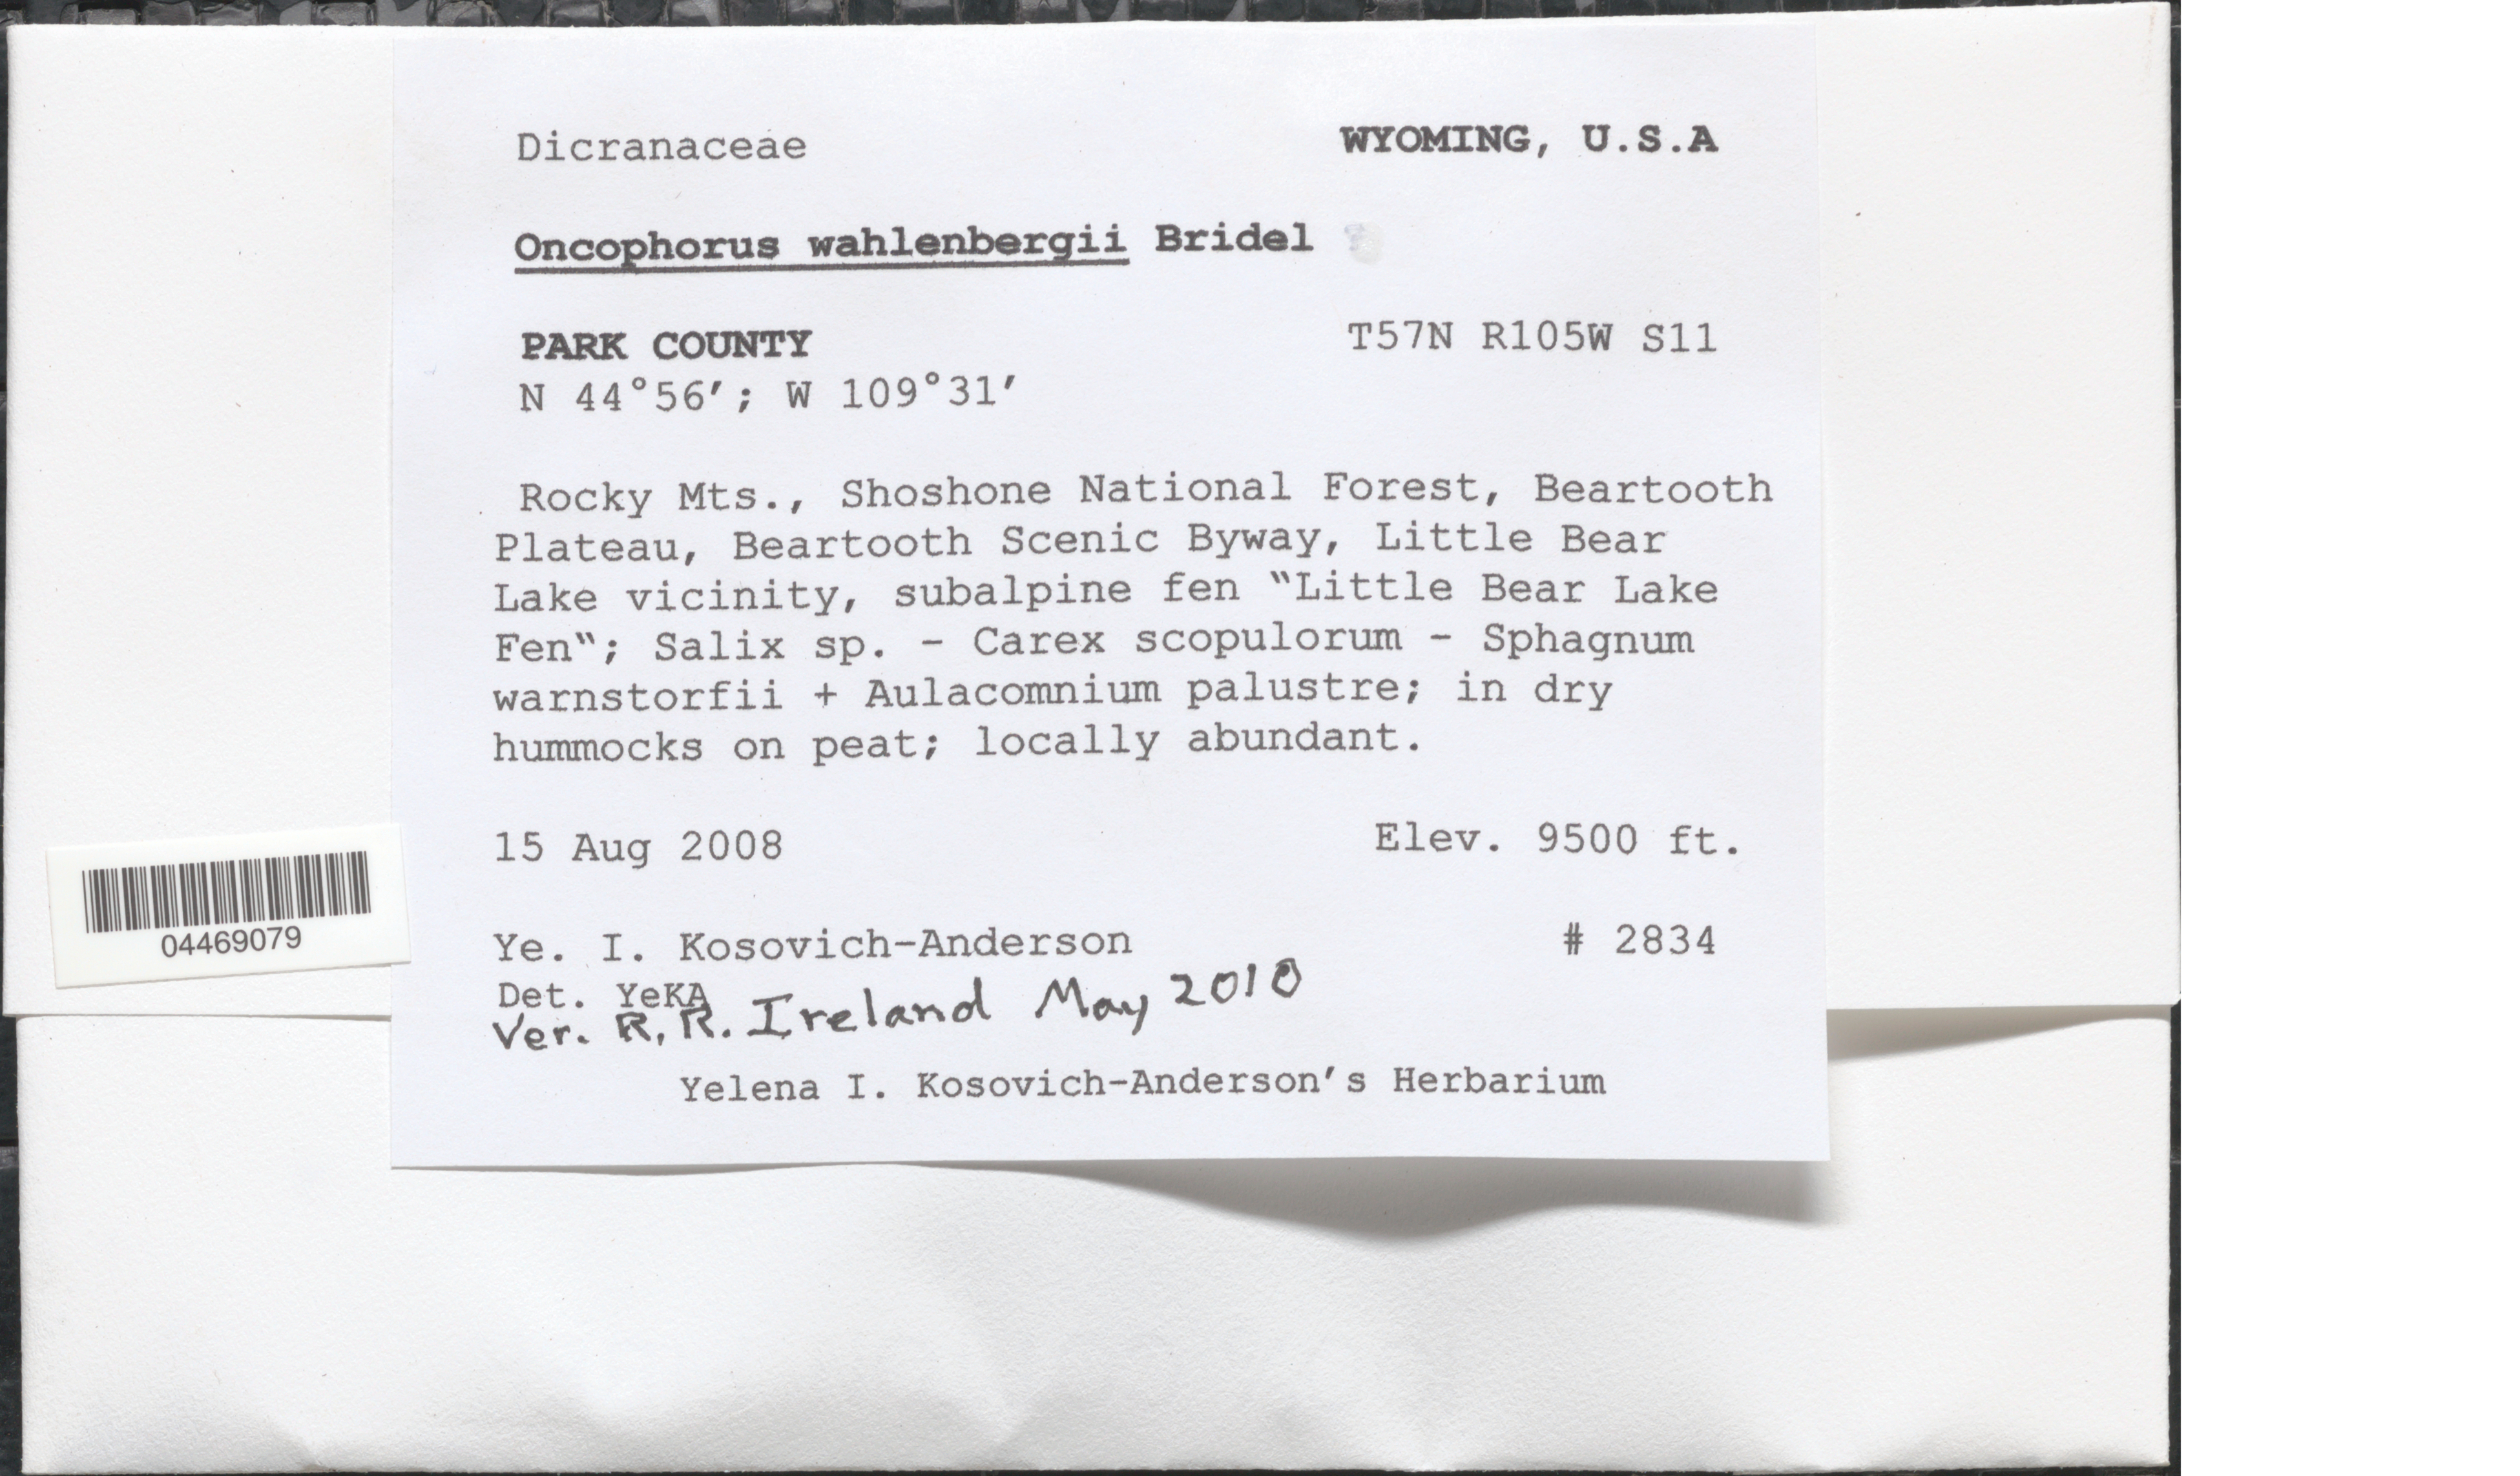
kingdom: Plantae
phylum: Bryophyta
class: Bryopsida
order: Dicranales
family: Rhabdoweisiaceae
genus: Oncophorus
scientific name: Oncophorus wahlenbergii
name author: Brid.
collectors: Y. Kosovich-Anderson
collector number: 2834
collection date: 2008-08-15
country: United States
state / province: Wyoming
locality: Park County. T57N R105W S11. Rocky Mts., Shoshone National Forest, Beartooth Plateau, Beartooth Scenic Byway, Little Bear Lake vicinity.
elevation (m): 2896